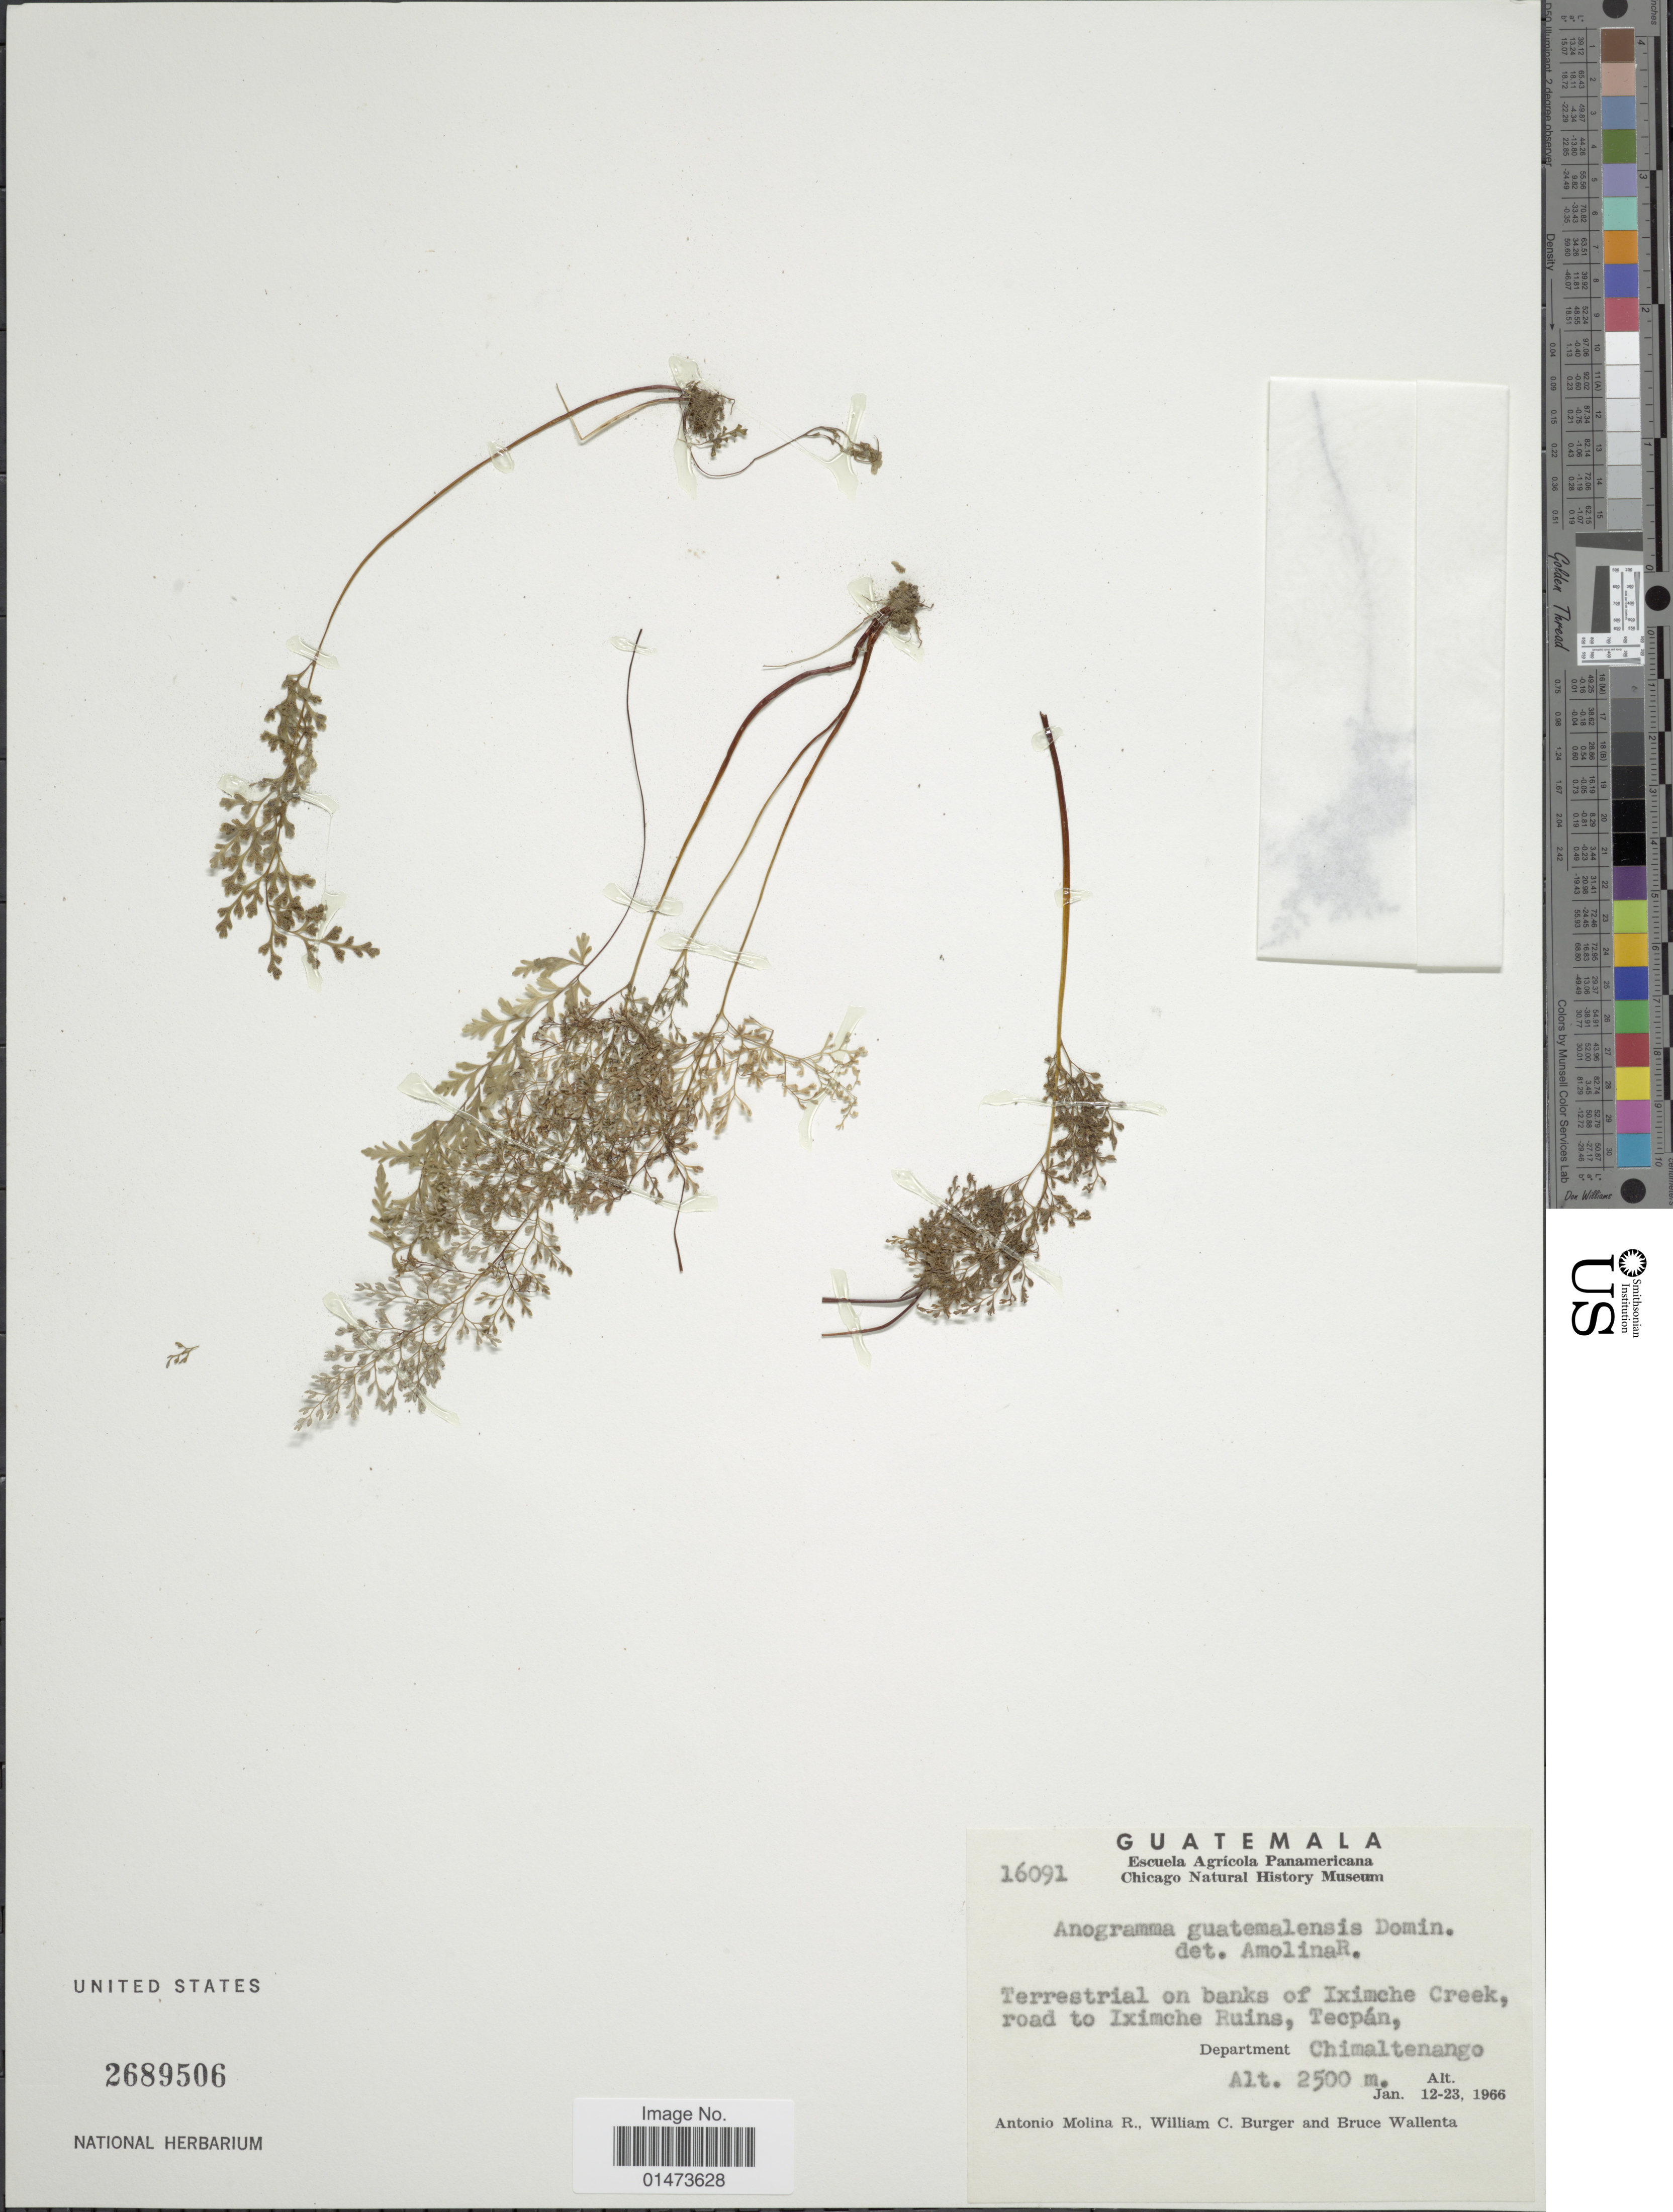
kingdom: Plantae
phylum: Tracheophyta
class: Polypodiopsida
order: Polypodiales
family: Pteridaceae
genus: Anogramma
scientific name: Anogramma guatemalensis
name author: (Domin) C. Chr.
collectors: A. Molina R., W. Burger & B. Wallenta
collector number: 16091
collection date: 1966-01-12/1966-01-23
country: Guatemala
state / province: Chimaltenango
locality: Terrestrial banks of Iximche Creek, road to Iximche Ruins, Tecpán.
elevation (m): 2500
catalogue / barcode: US 2689506